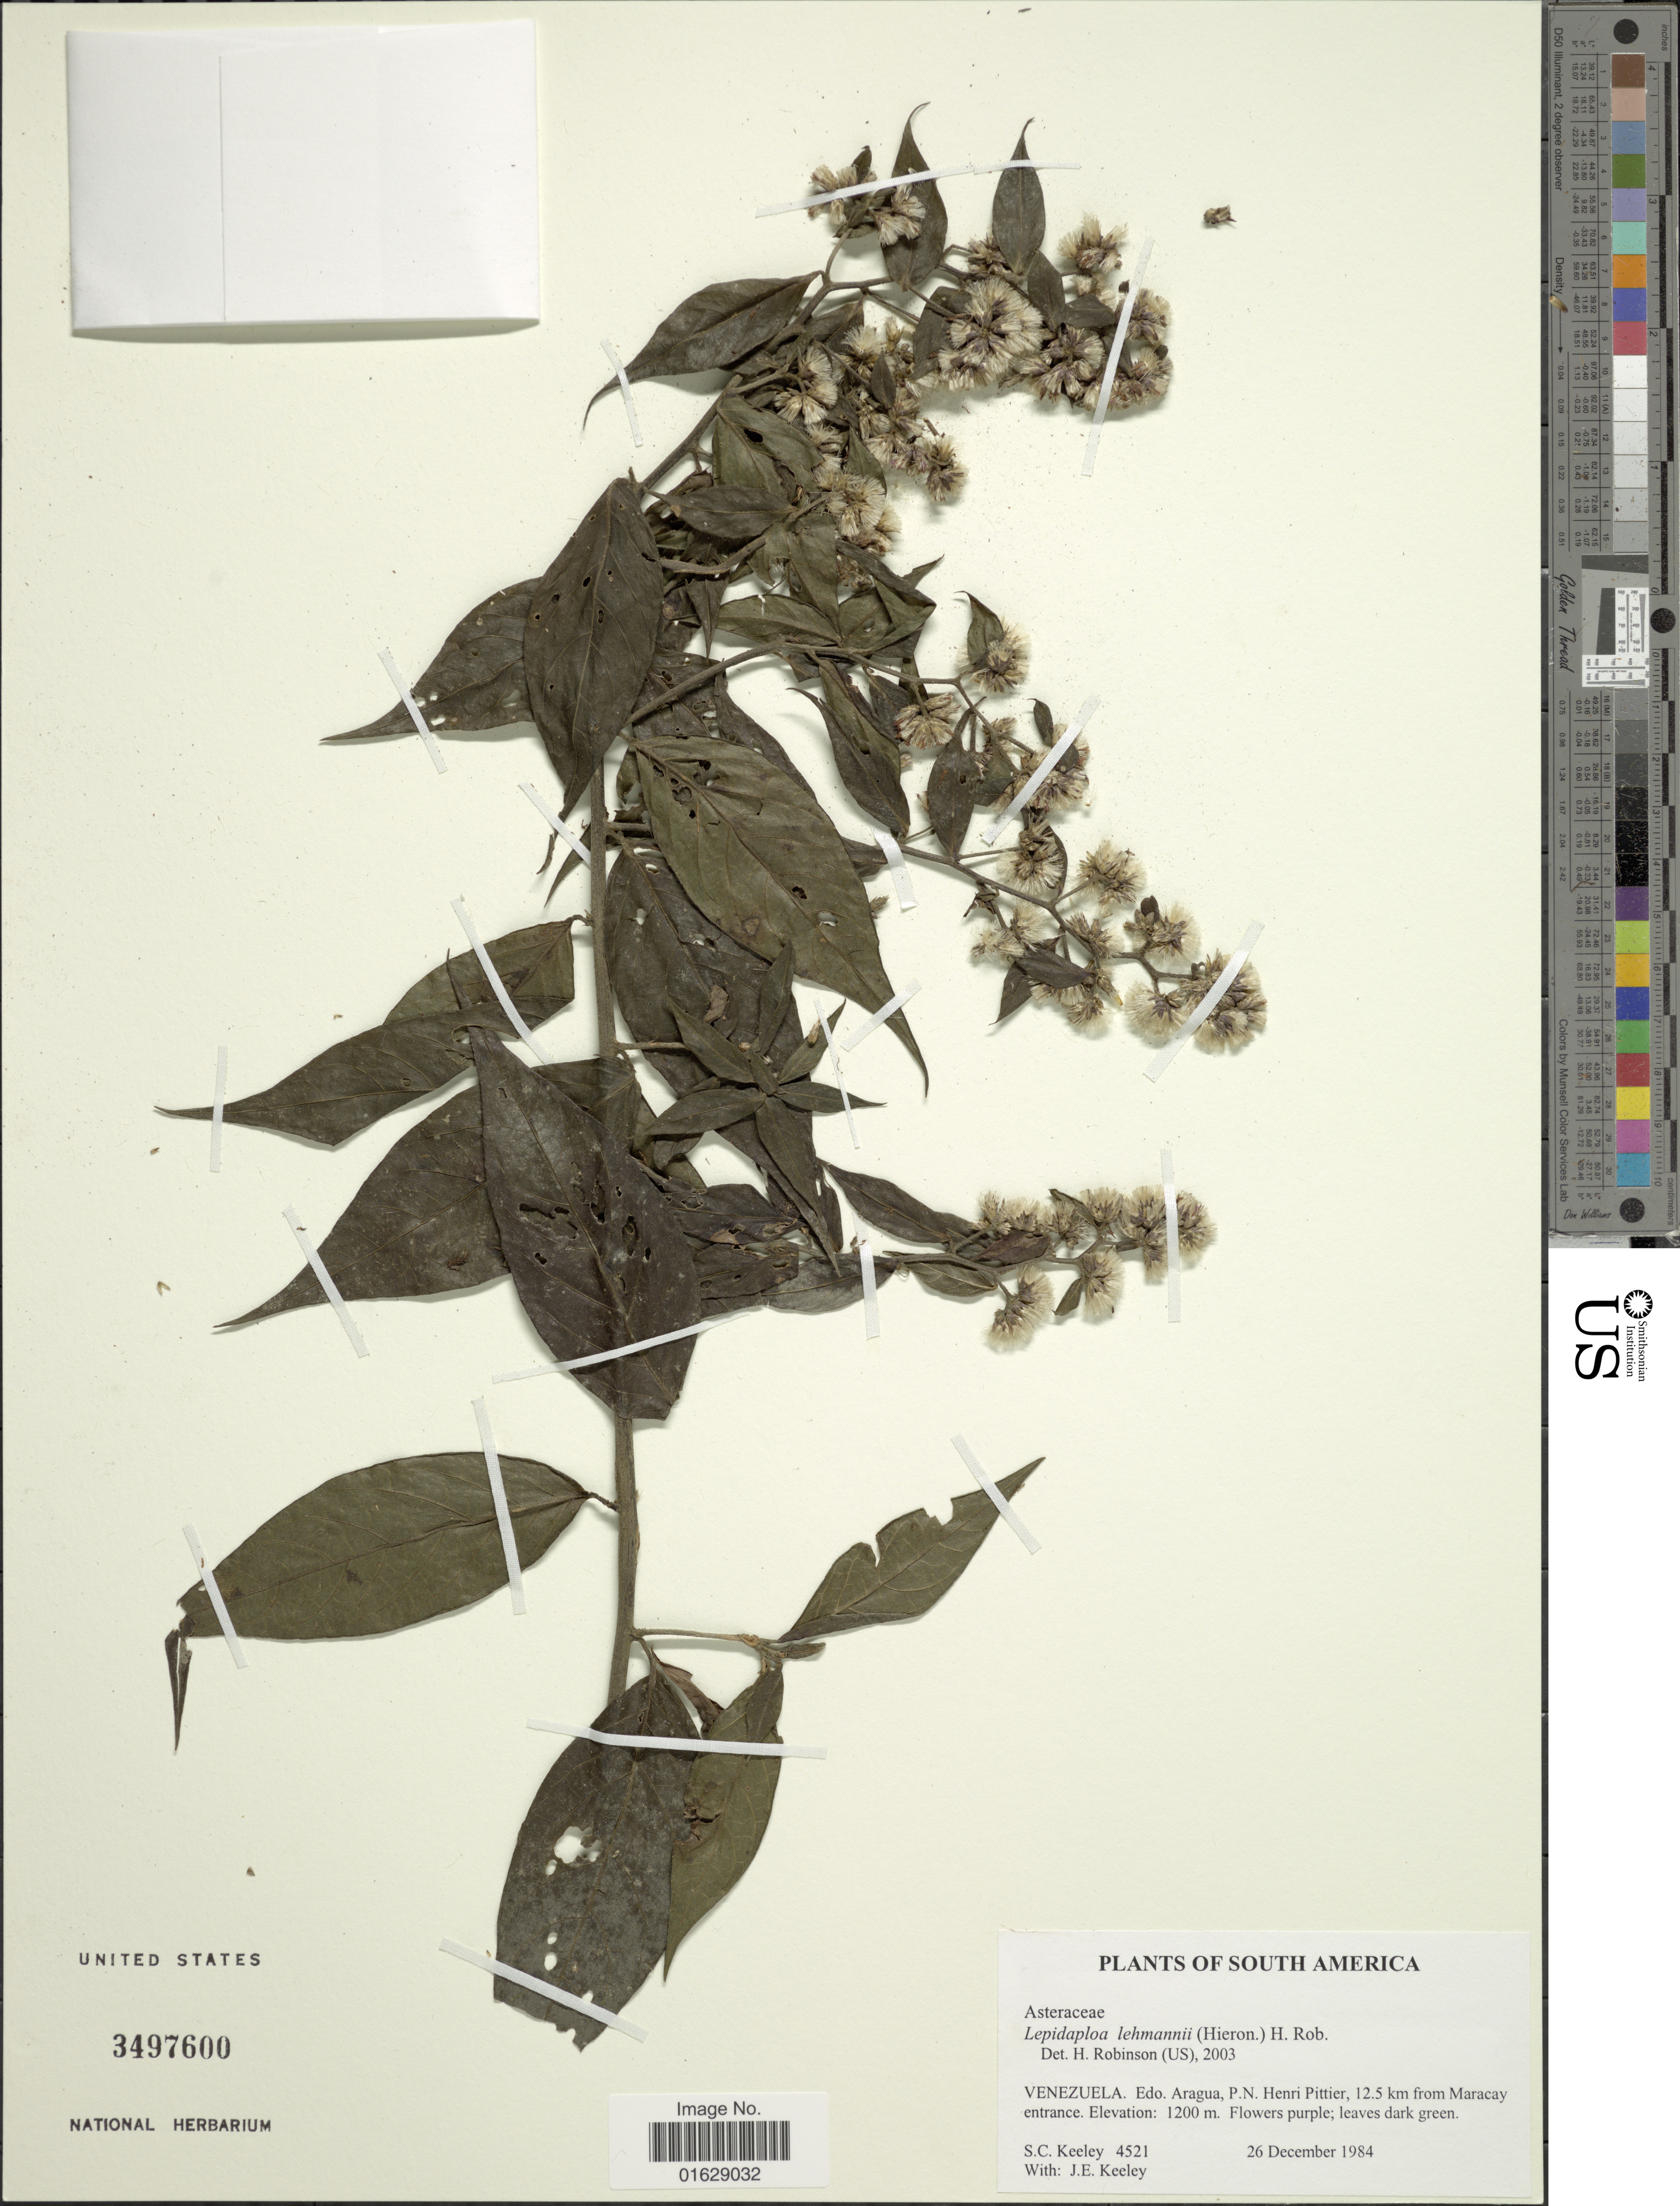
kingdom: Plantae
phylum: Tracheophyta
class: Magnoliopsida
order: Asterales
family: Asteraceae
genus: Lepidaploa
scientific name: Lepidaploa lehmannii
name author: (Hieron.) H. Rob.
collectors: S. C. Keeley & J. E. Keeley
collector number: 4521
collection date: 1984-12-26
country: Venezuela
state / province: Aragua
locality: Edo. Aragua, P.N. Henri Pittier , 12.5 km from Maracay entrance.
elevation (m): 1200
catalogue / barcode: US 3497600